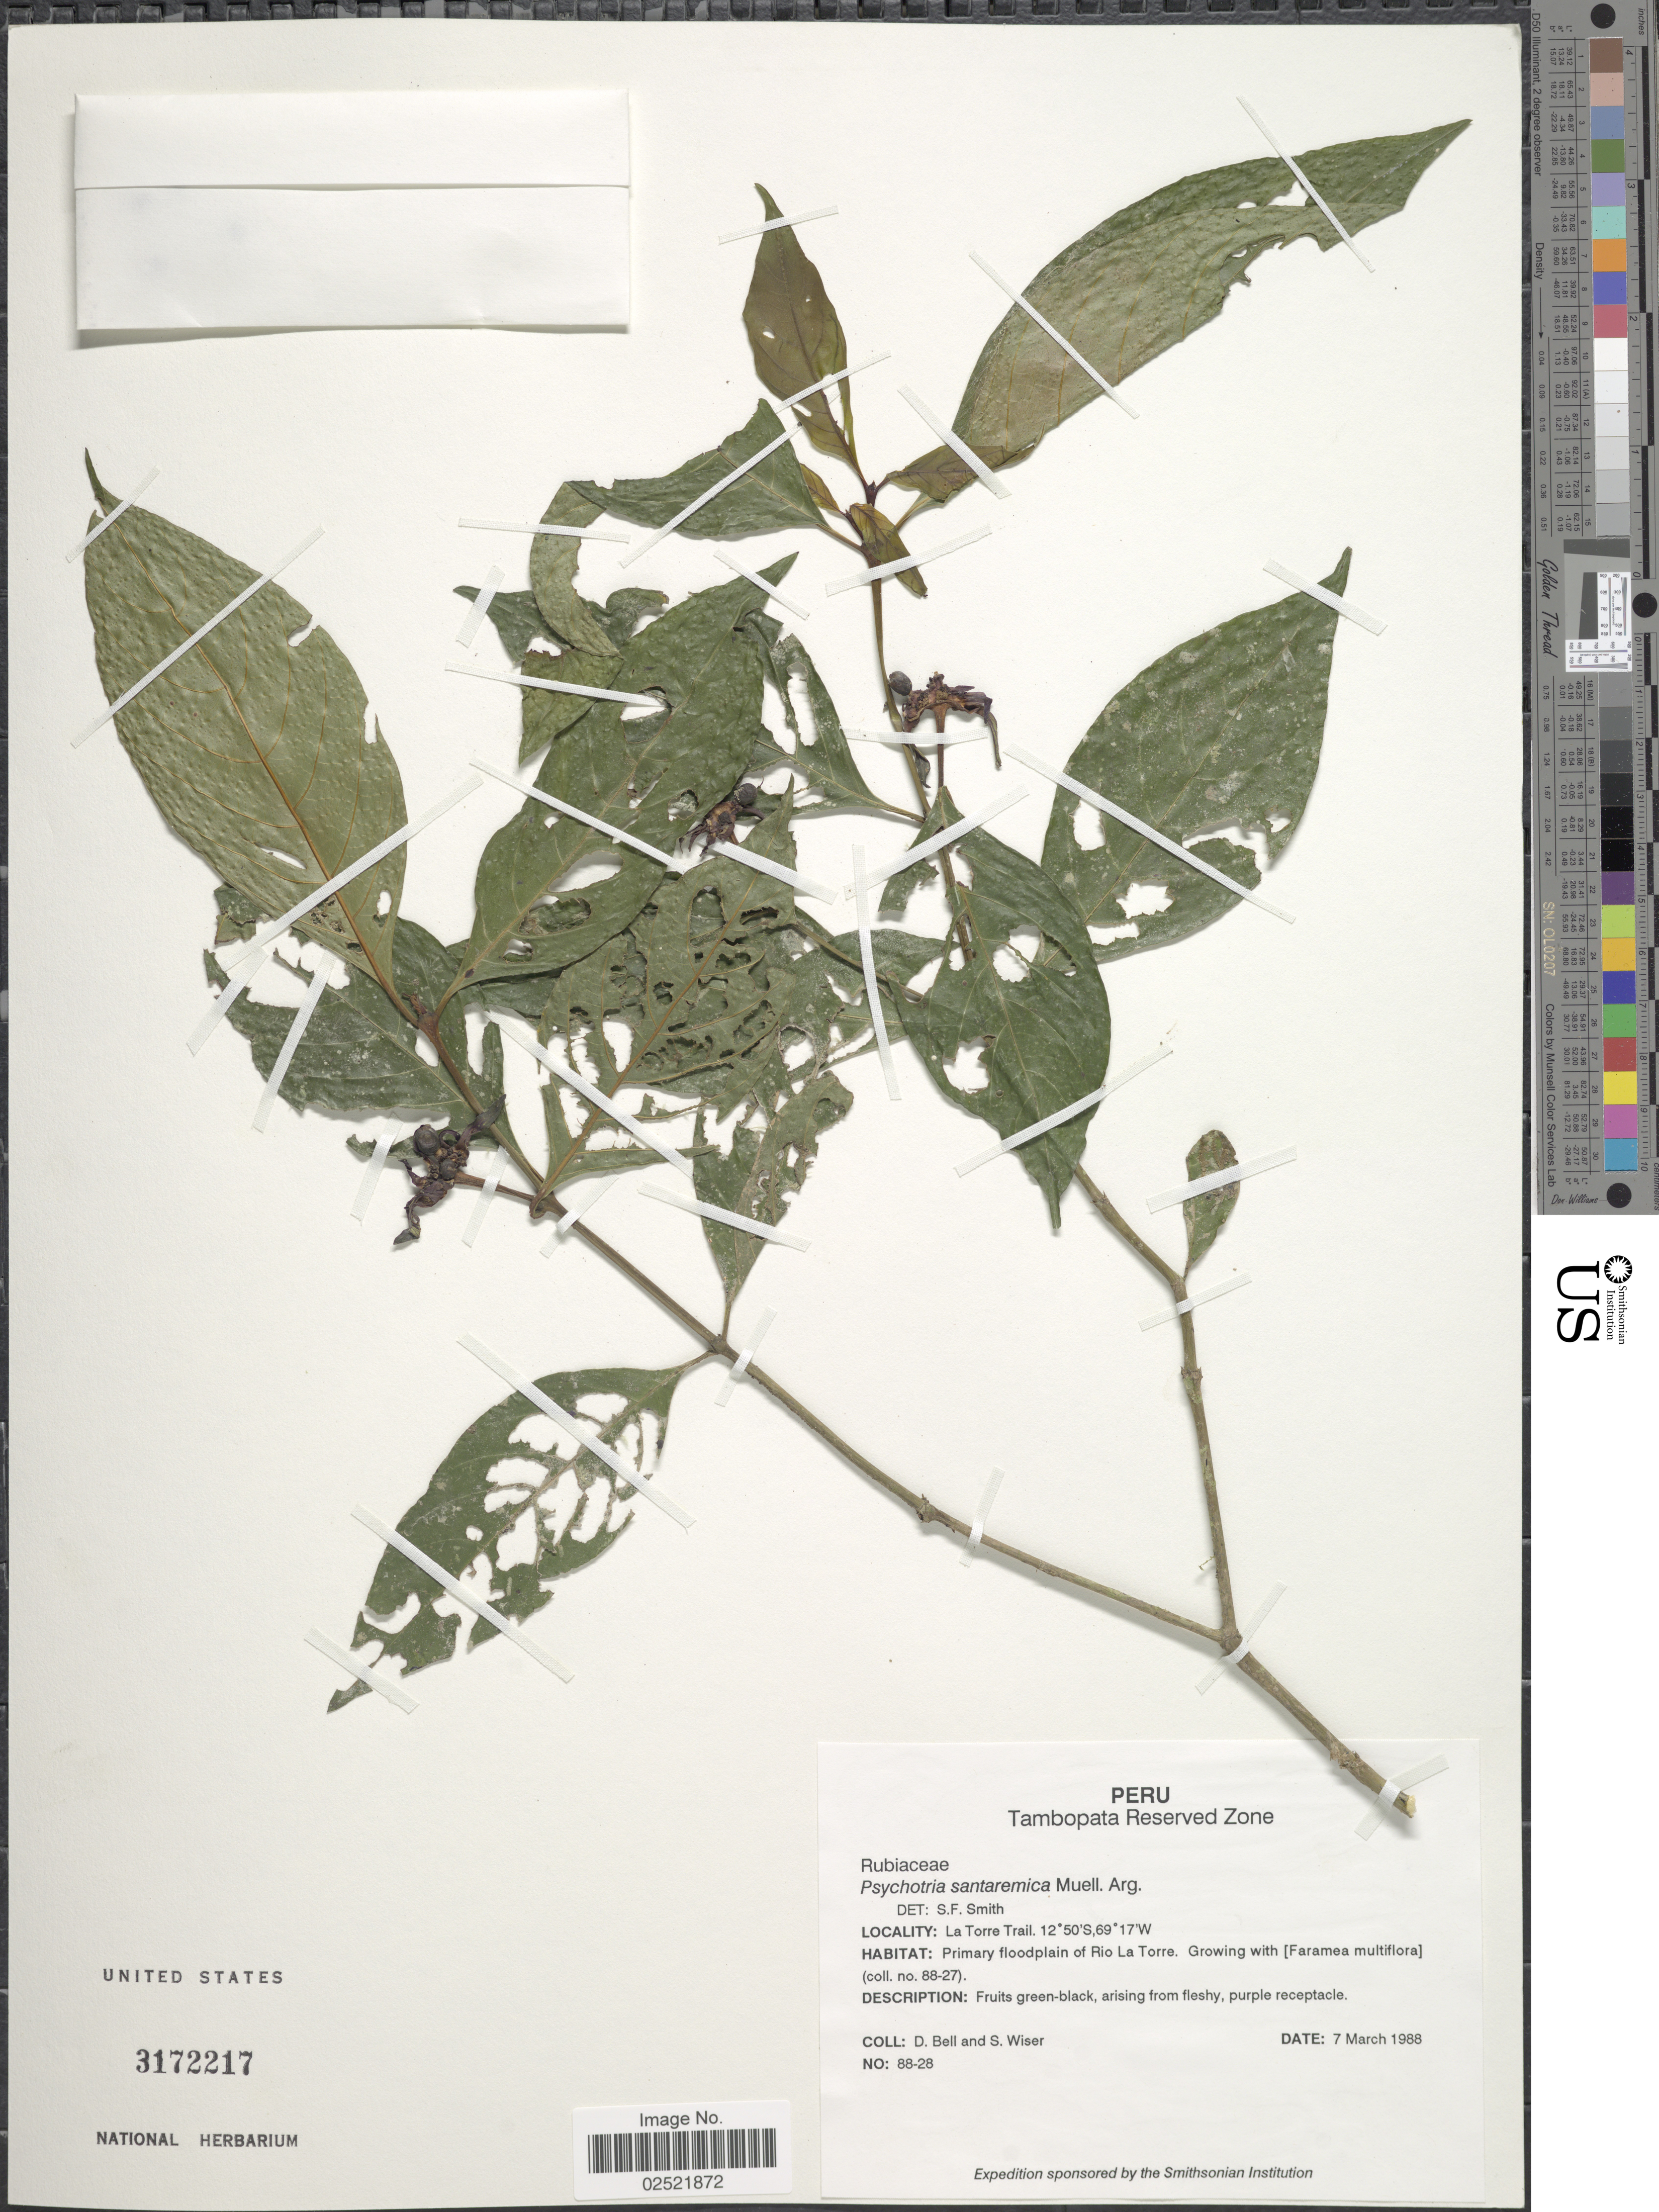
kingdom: Plantae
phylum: Tracheophyta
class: Magnoliopsida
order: Gentianales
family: Rubiaceae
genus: Psychotria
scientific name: Psychotria santaremica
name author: Müll. Arg.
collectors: D. A. Bell & S. Wiser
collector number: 88-28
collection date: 1988-03-07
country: Peru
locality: Tambopata Reserved Zone, La Torre Trail, floodplain of Rio La Torre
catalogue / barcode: US 3172217